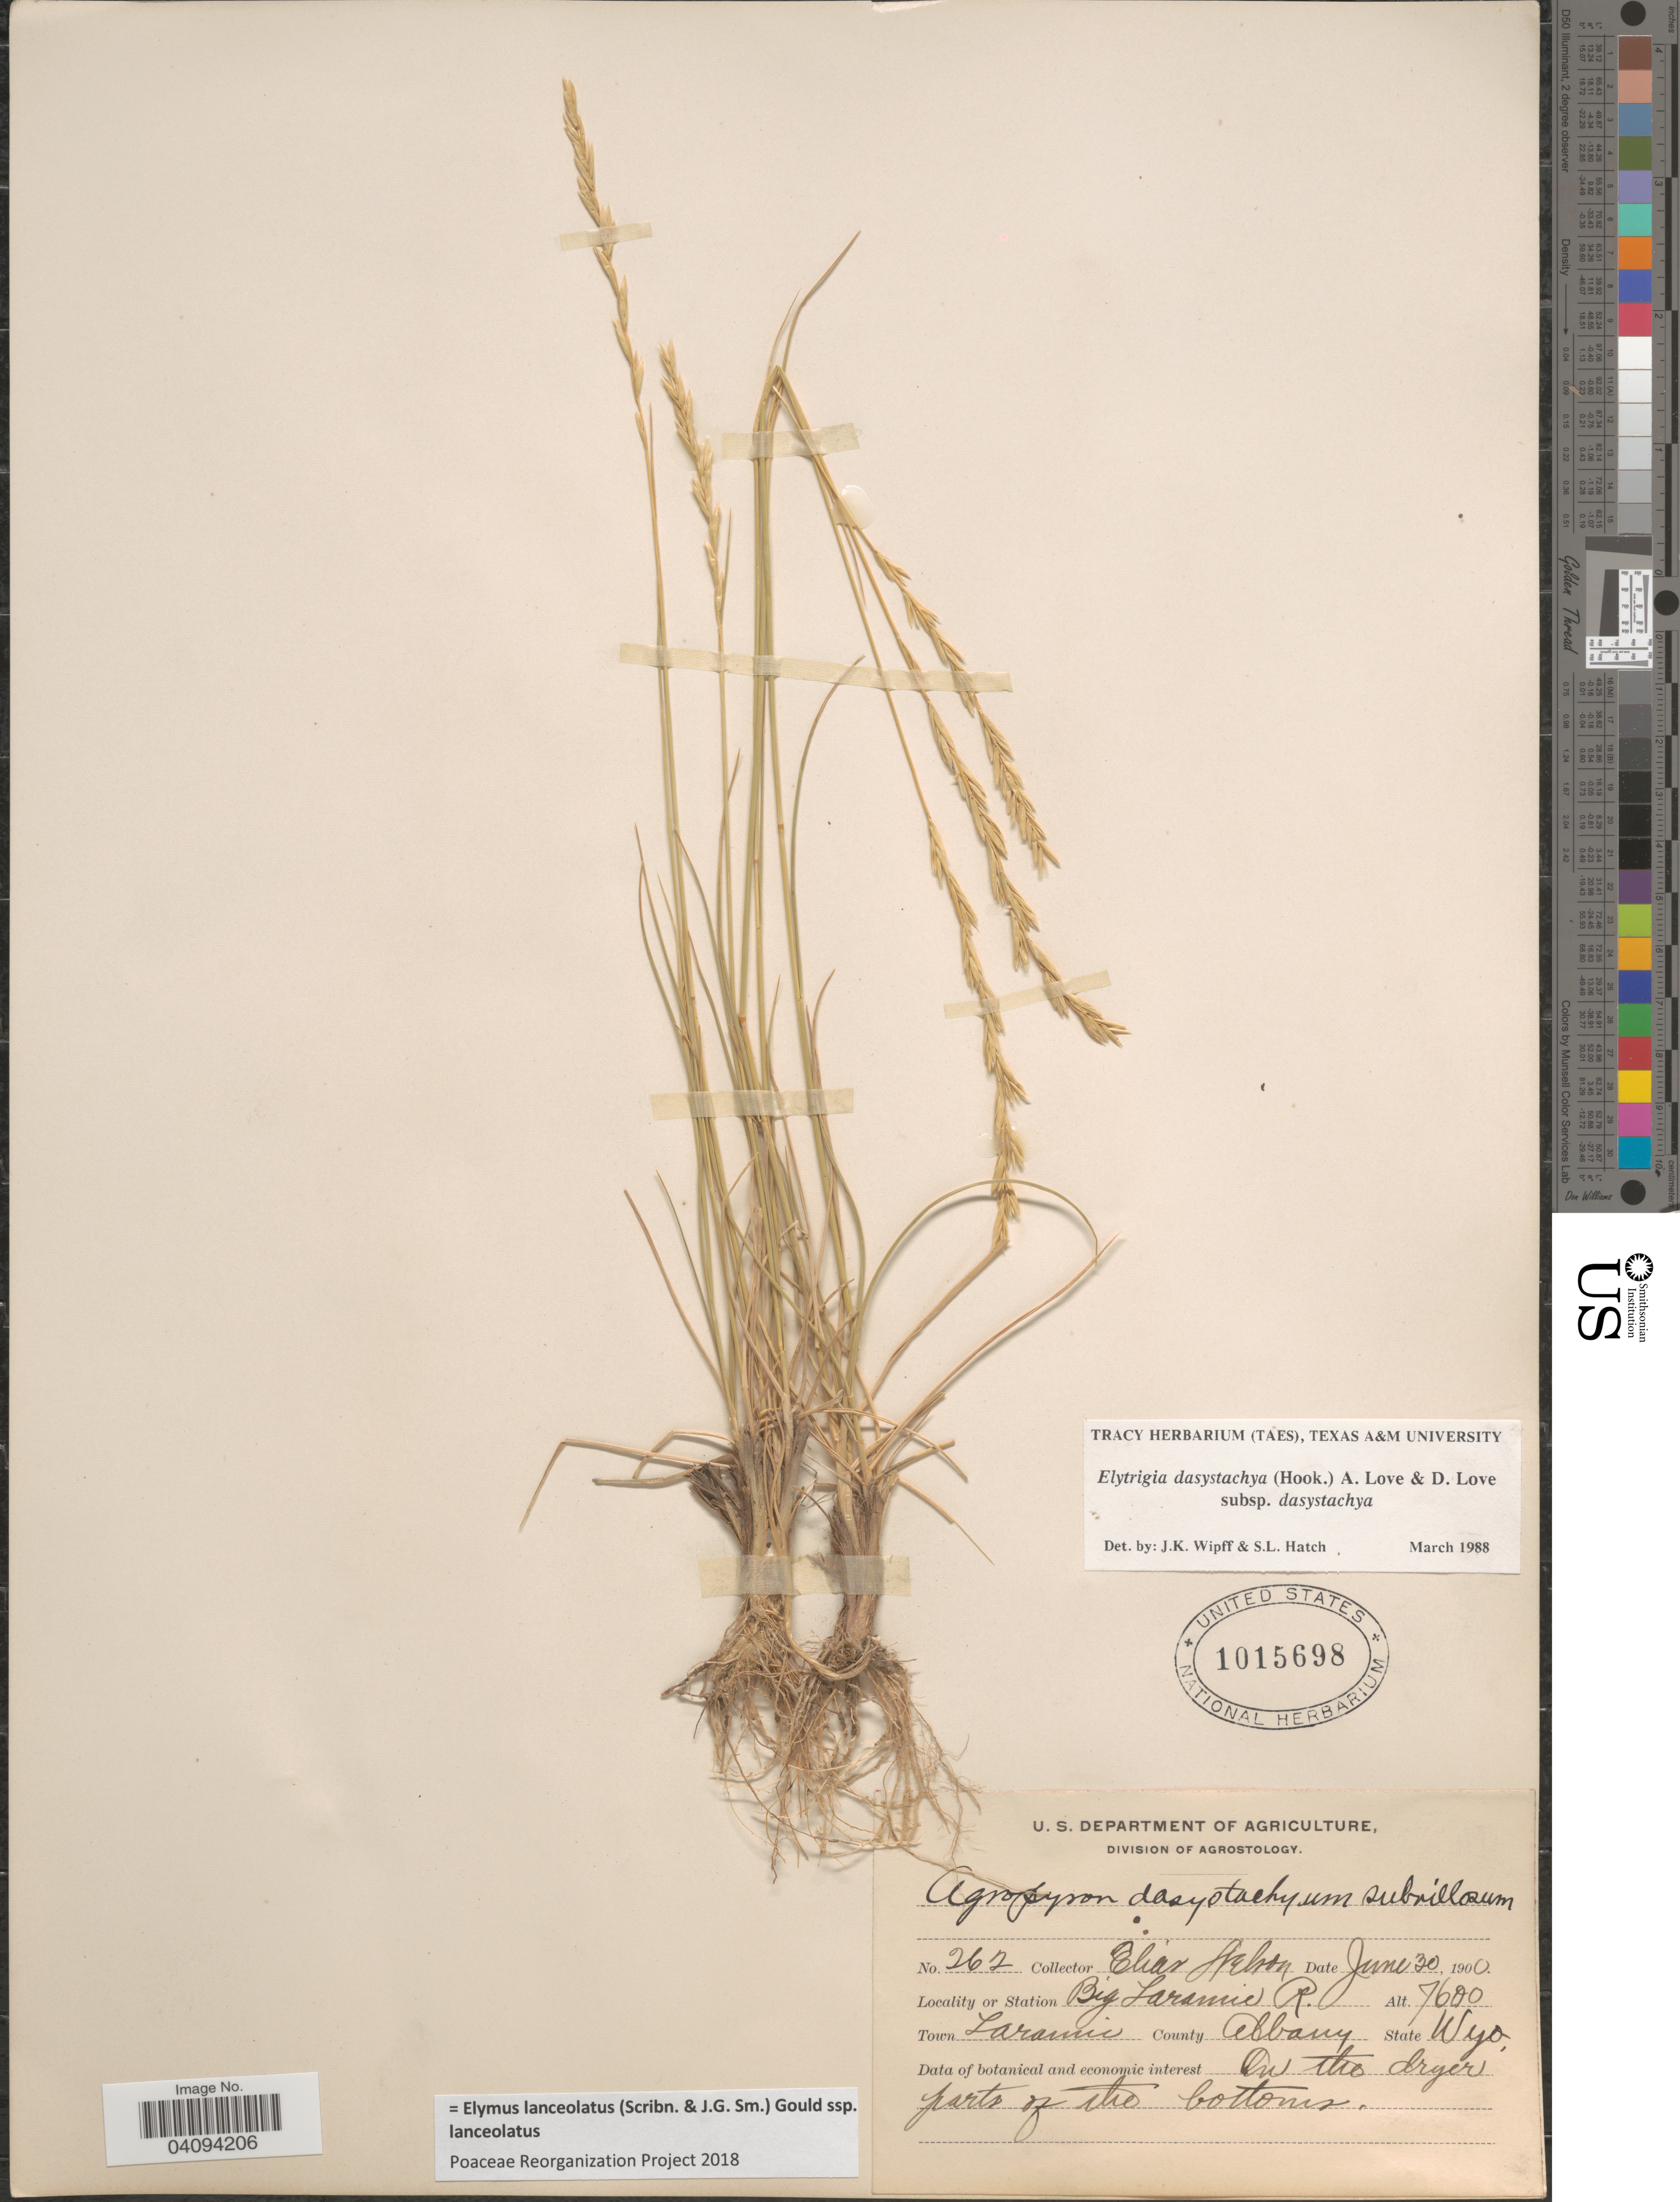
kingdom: Plantae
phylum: Tracheophyta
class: Liliopsida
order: Poales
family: Poaceae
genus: Elymus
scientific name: Elymus lanceolatus subsp. lanceolatus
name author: (Scribn. & J.G. Sm.) Gould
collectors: E. Nelson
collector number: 262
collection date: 1900-06-30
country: United States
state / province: Wyoming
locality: Big Laramie R. Town Laramie. County Albany.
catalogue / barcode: US 1015698